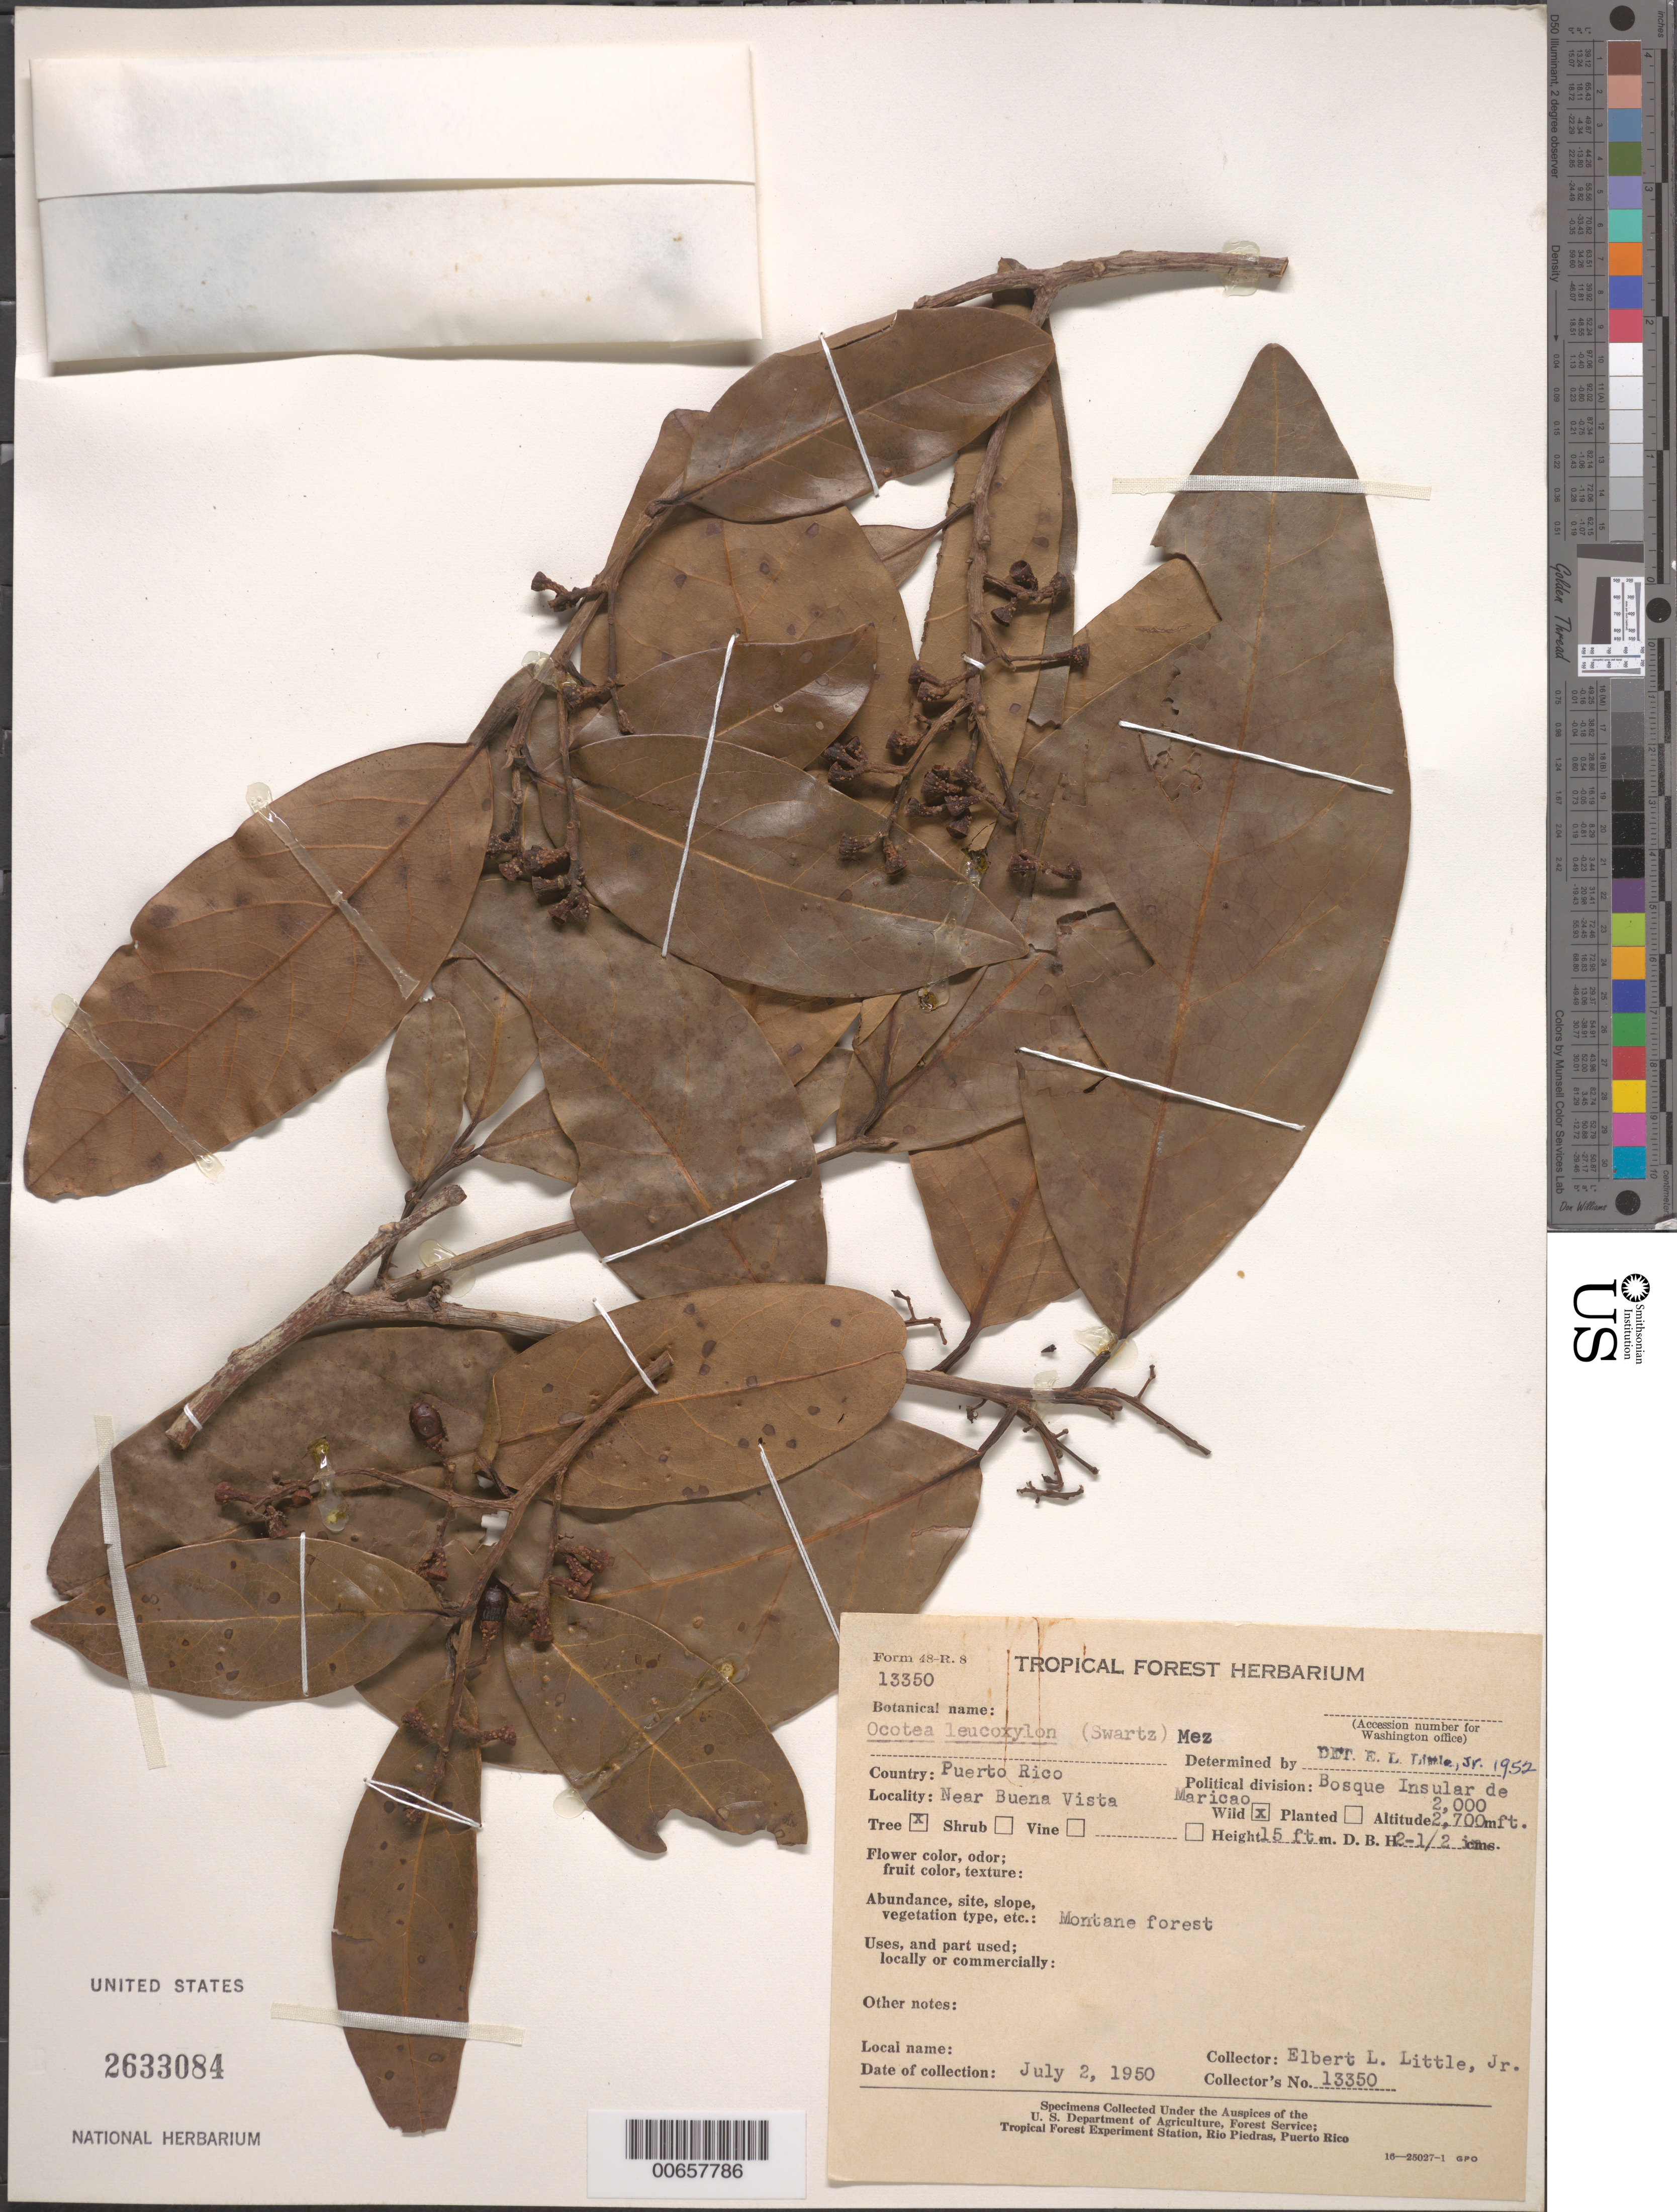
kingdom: Plantae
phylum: Tracheophyta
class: Magnoliopsida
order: Laurales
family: Lauraceae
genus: Ocotea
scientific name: Ocotea leucoxylon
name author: (Sw.) Laness.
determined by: Little, Elbert L., Jr., (FSSR), United States Department of Agriculture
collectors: E. L. Little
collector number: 13350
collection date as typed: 02 Jul 1950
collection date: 1950-07-02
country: Puerto Rico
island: Greater Antilles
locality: Buena Vista, near; Bosque Insular de Maricao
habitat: Montane forest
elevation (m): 610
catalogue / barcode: US 2633084